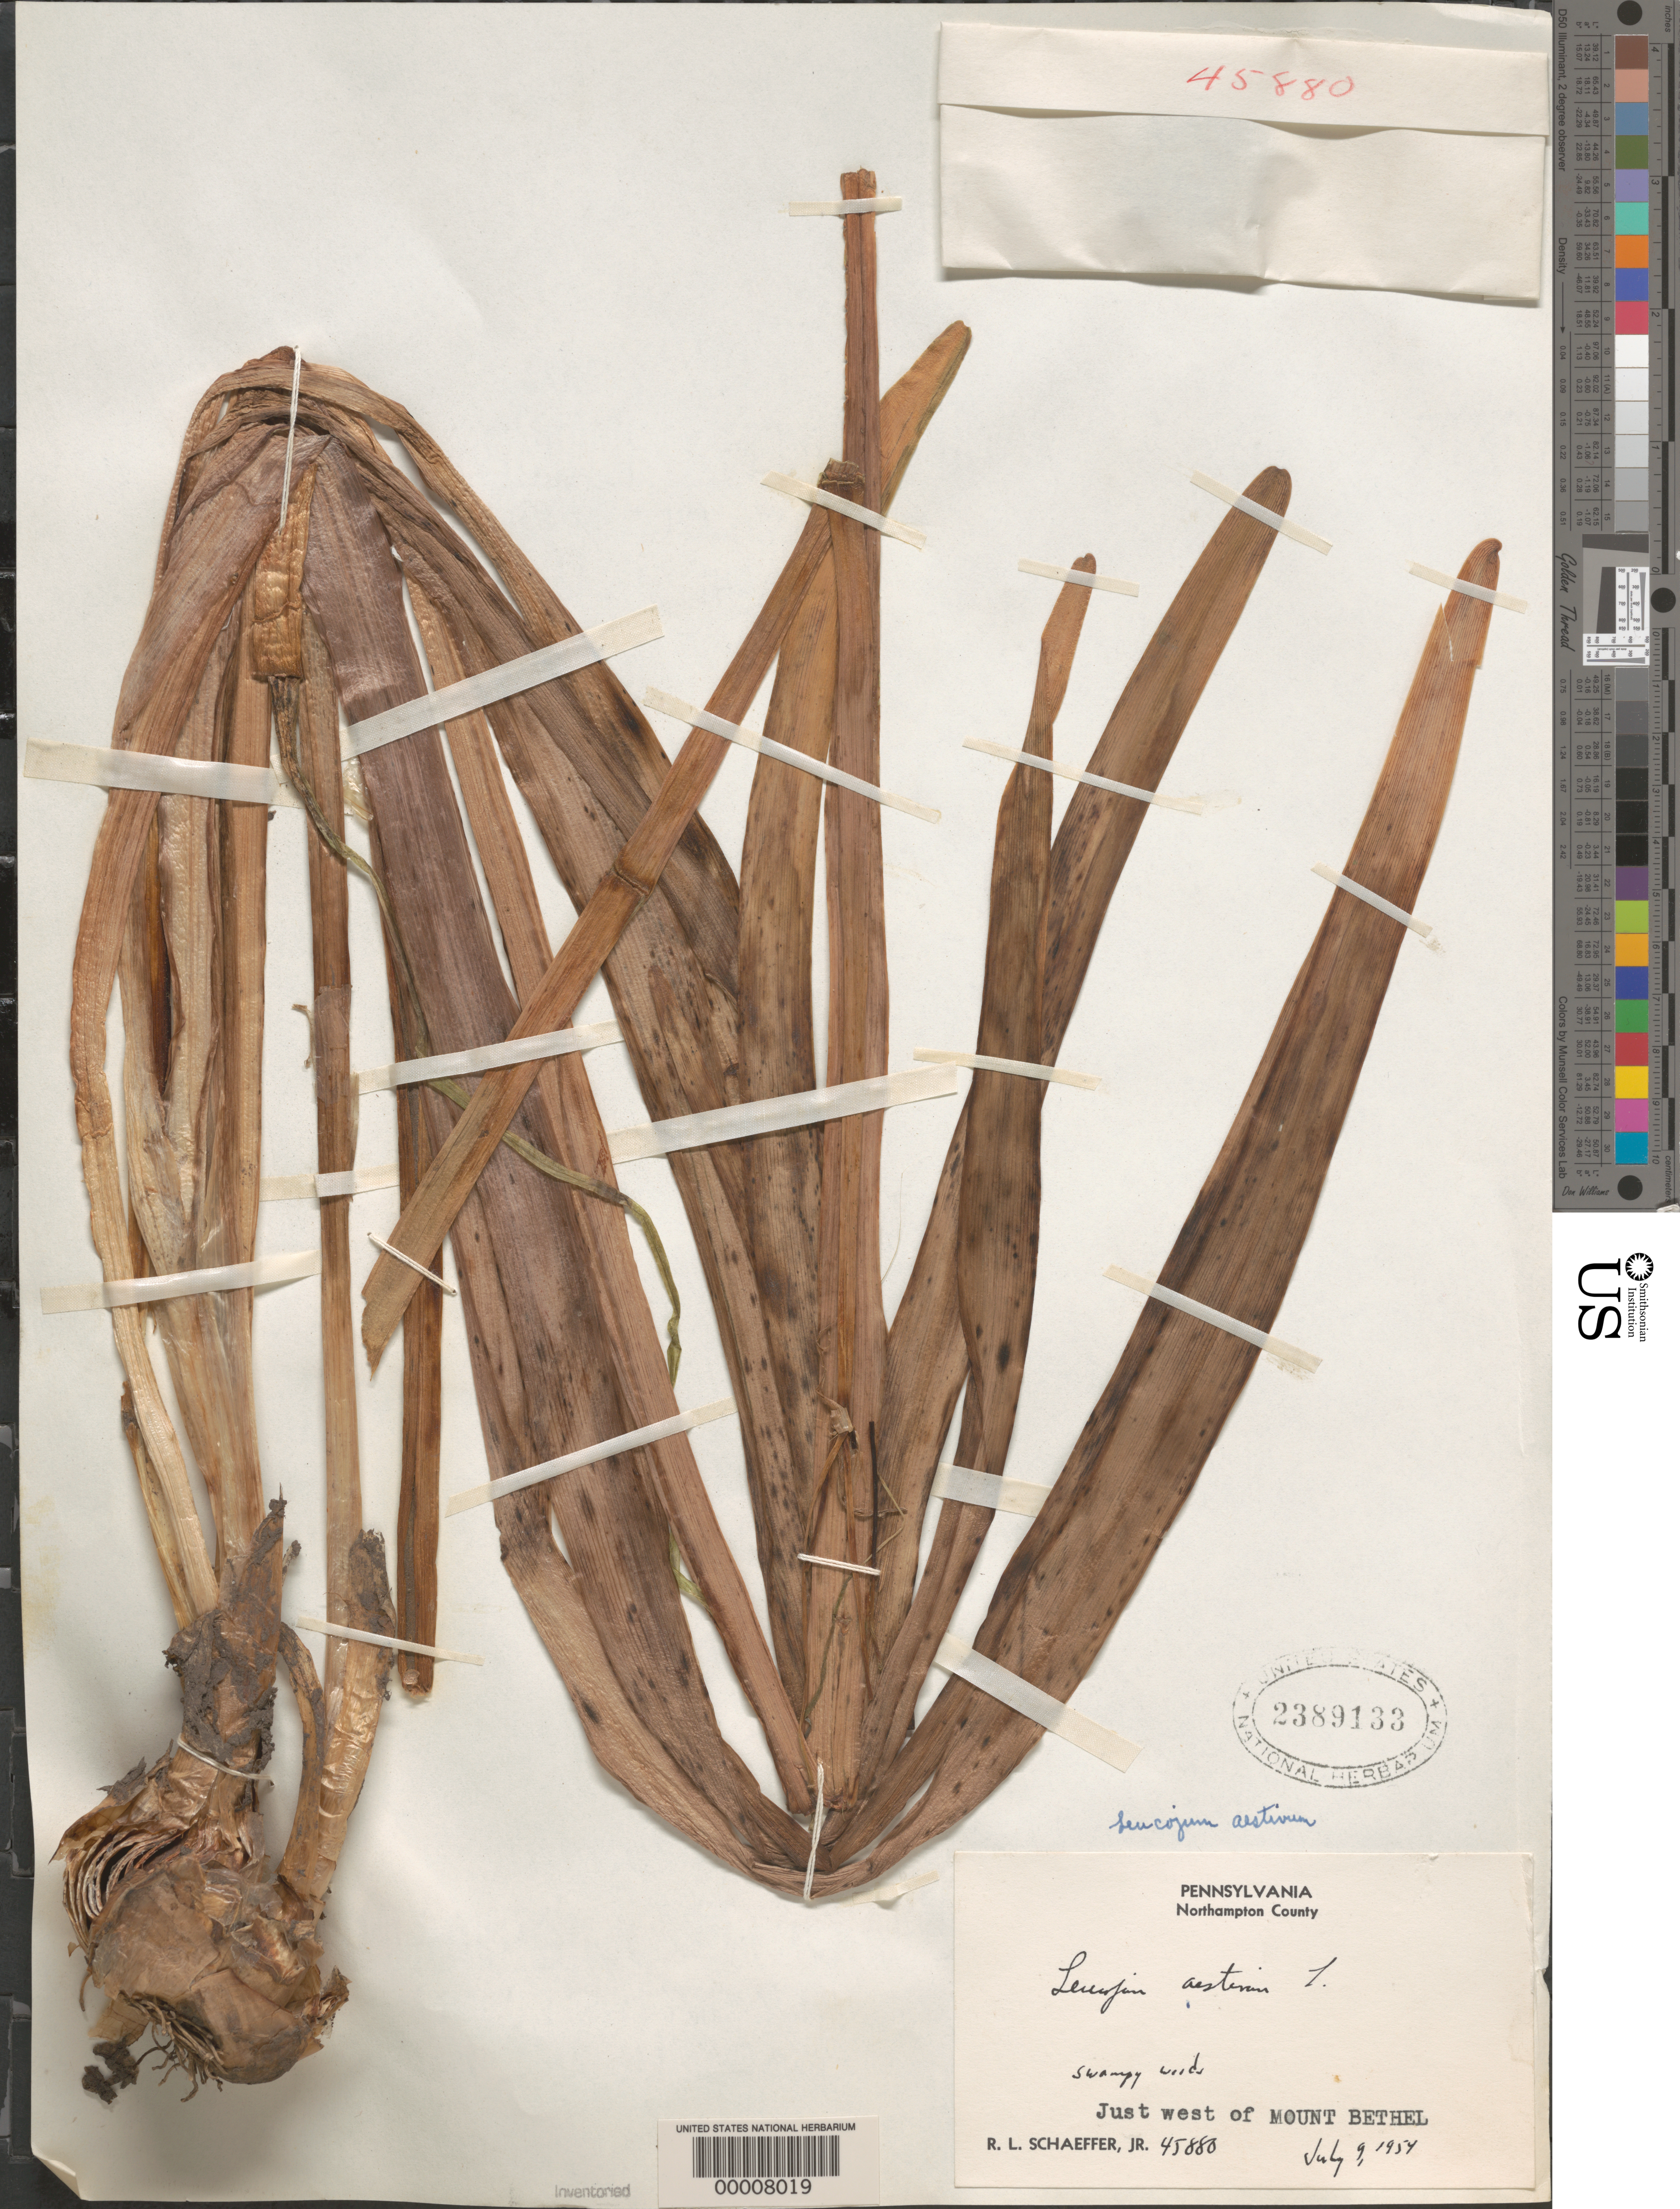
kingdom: Plantae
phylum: Tracheophyta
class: Liliopsida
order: Asparagales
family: Amaryllidaceae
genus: Leucojum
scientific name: Leucojum aestivum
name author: L.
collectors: R. Schaeffer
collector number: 45880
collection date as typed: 09 Jul 1954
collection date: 1954-07-09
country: United States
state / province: Pennsylvania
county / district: Northampton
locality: Just w of mount bethel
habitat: Swampy woods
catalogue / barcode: US 2389133